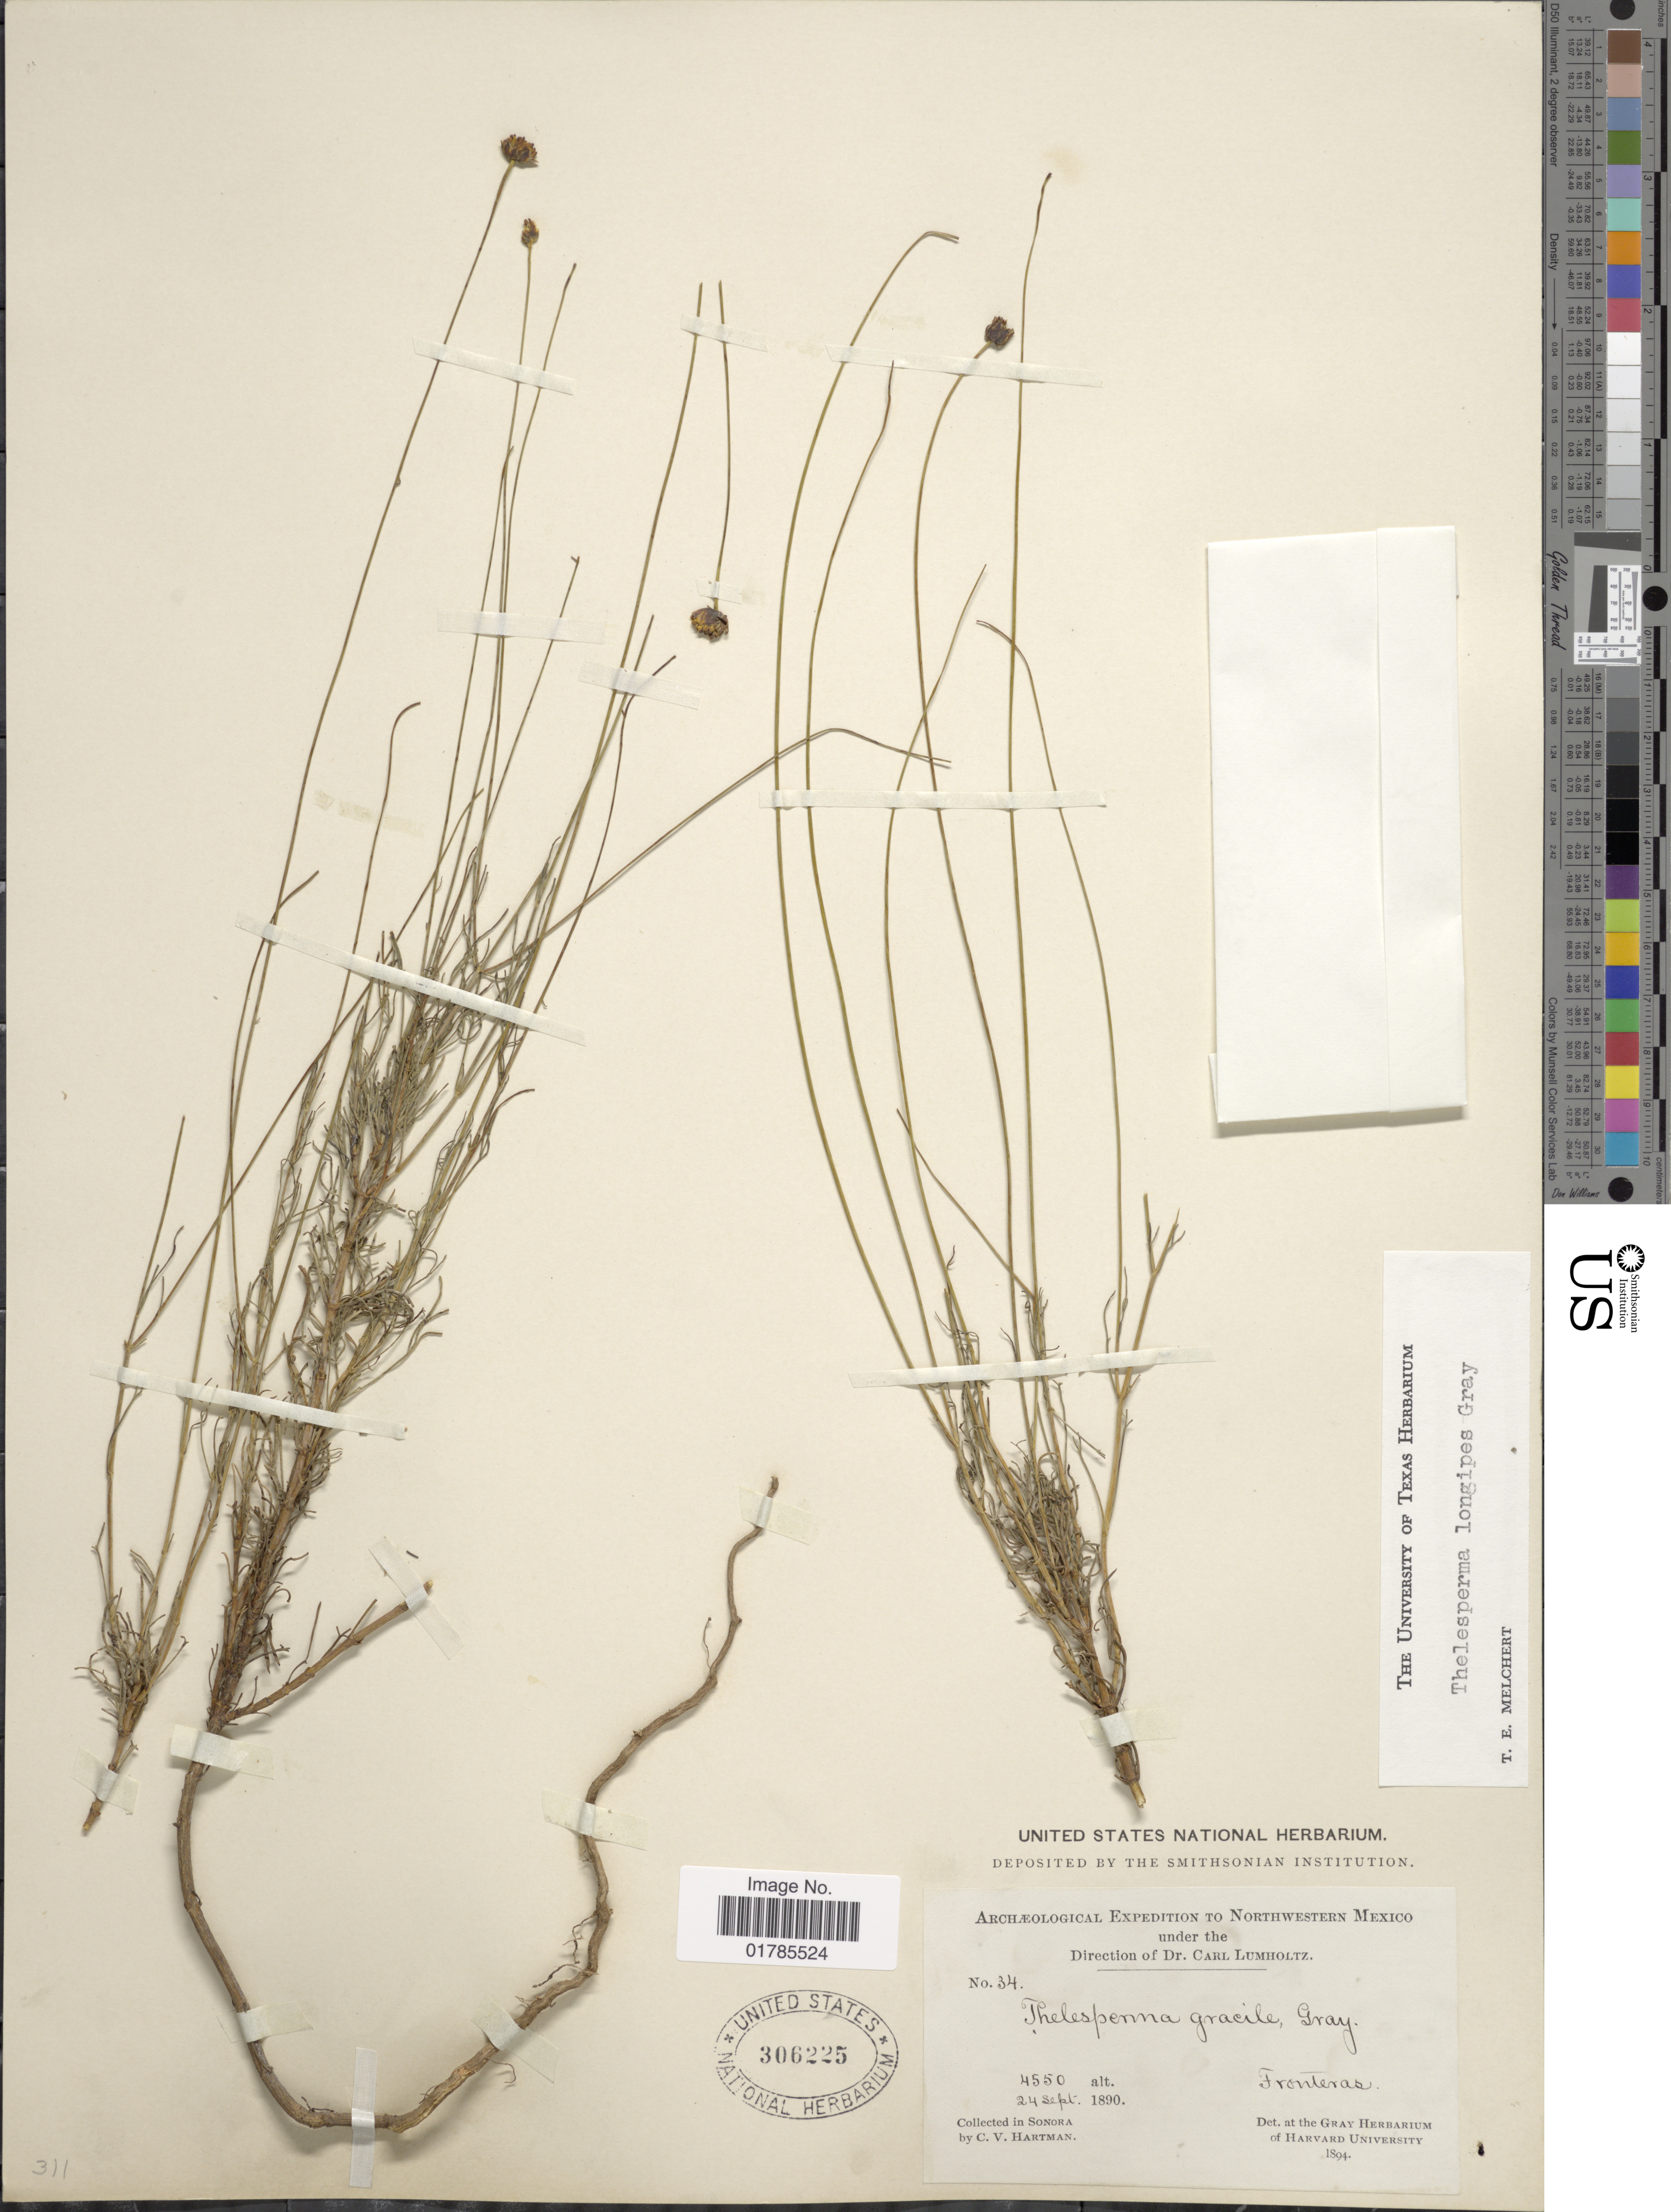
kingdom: Plantae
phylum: Tracheophyta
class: Magnoliopsida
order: Asterales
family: Asteraceae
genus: Thelesperma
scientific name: Thelesperma longipes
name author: A. Gray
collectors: C. V. Hartman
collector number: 34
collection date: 1890-09-24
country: Mexico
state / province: Sonora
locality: Fronteras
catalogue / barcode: US 306225